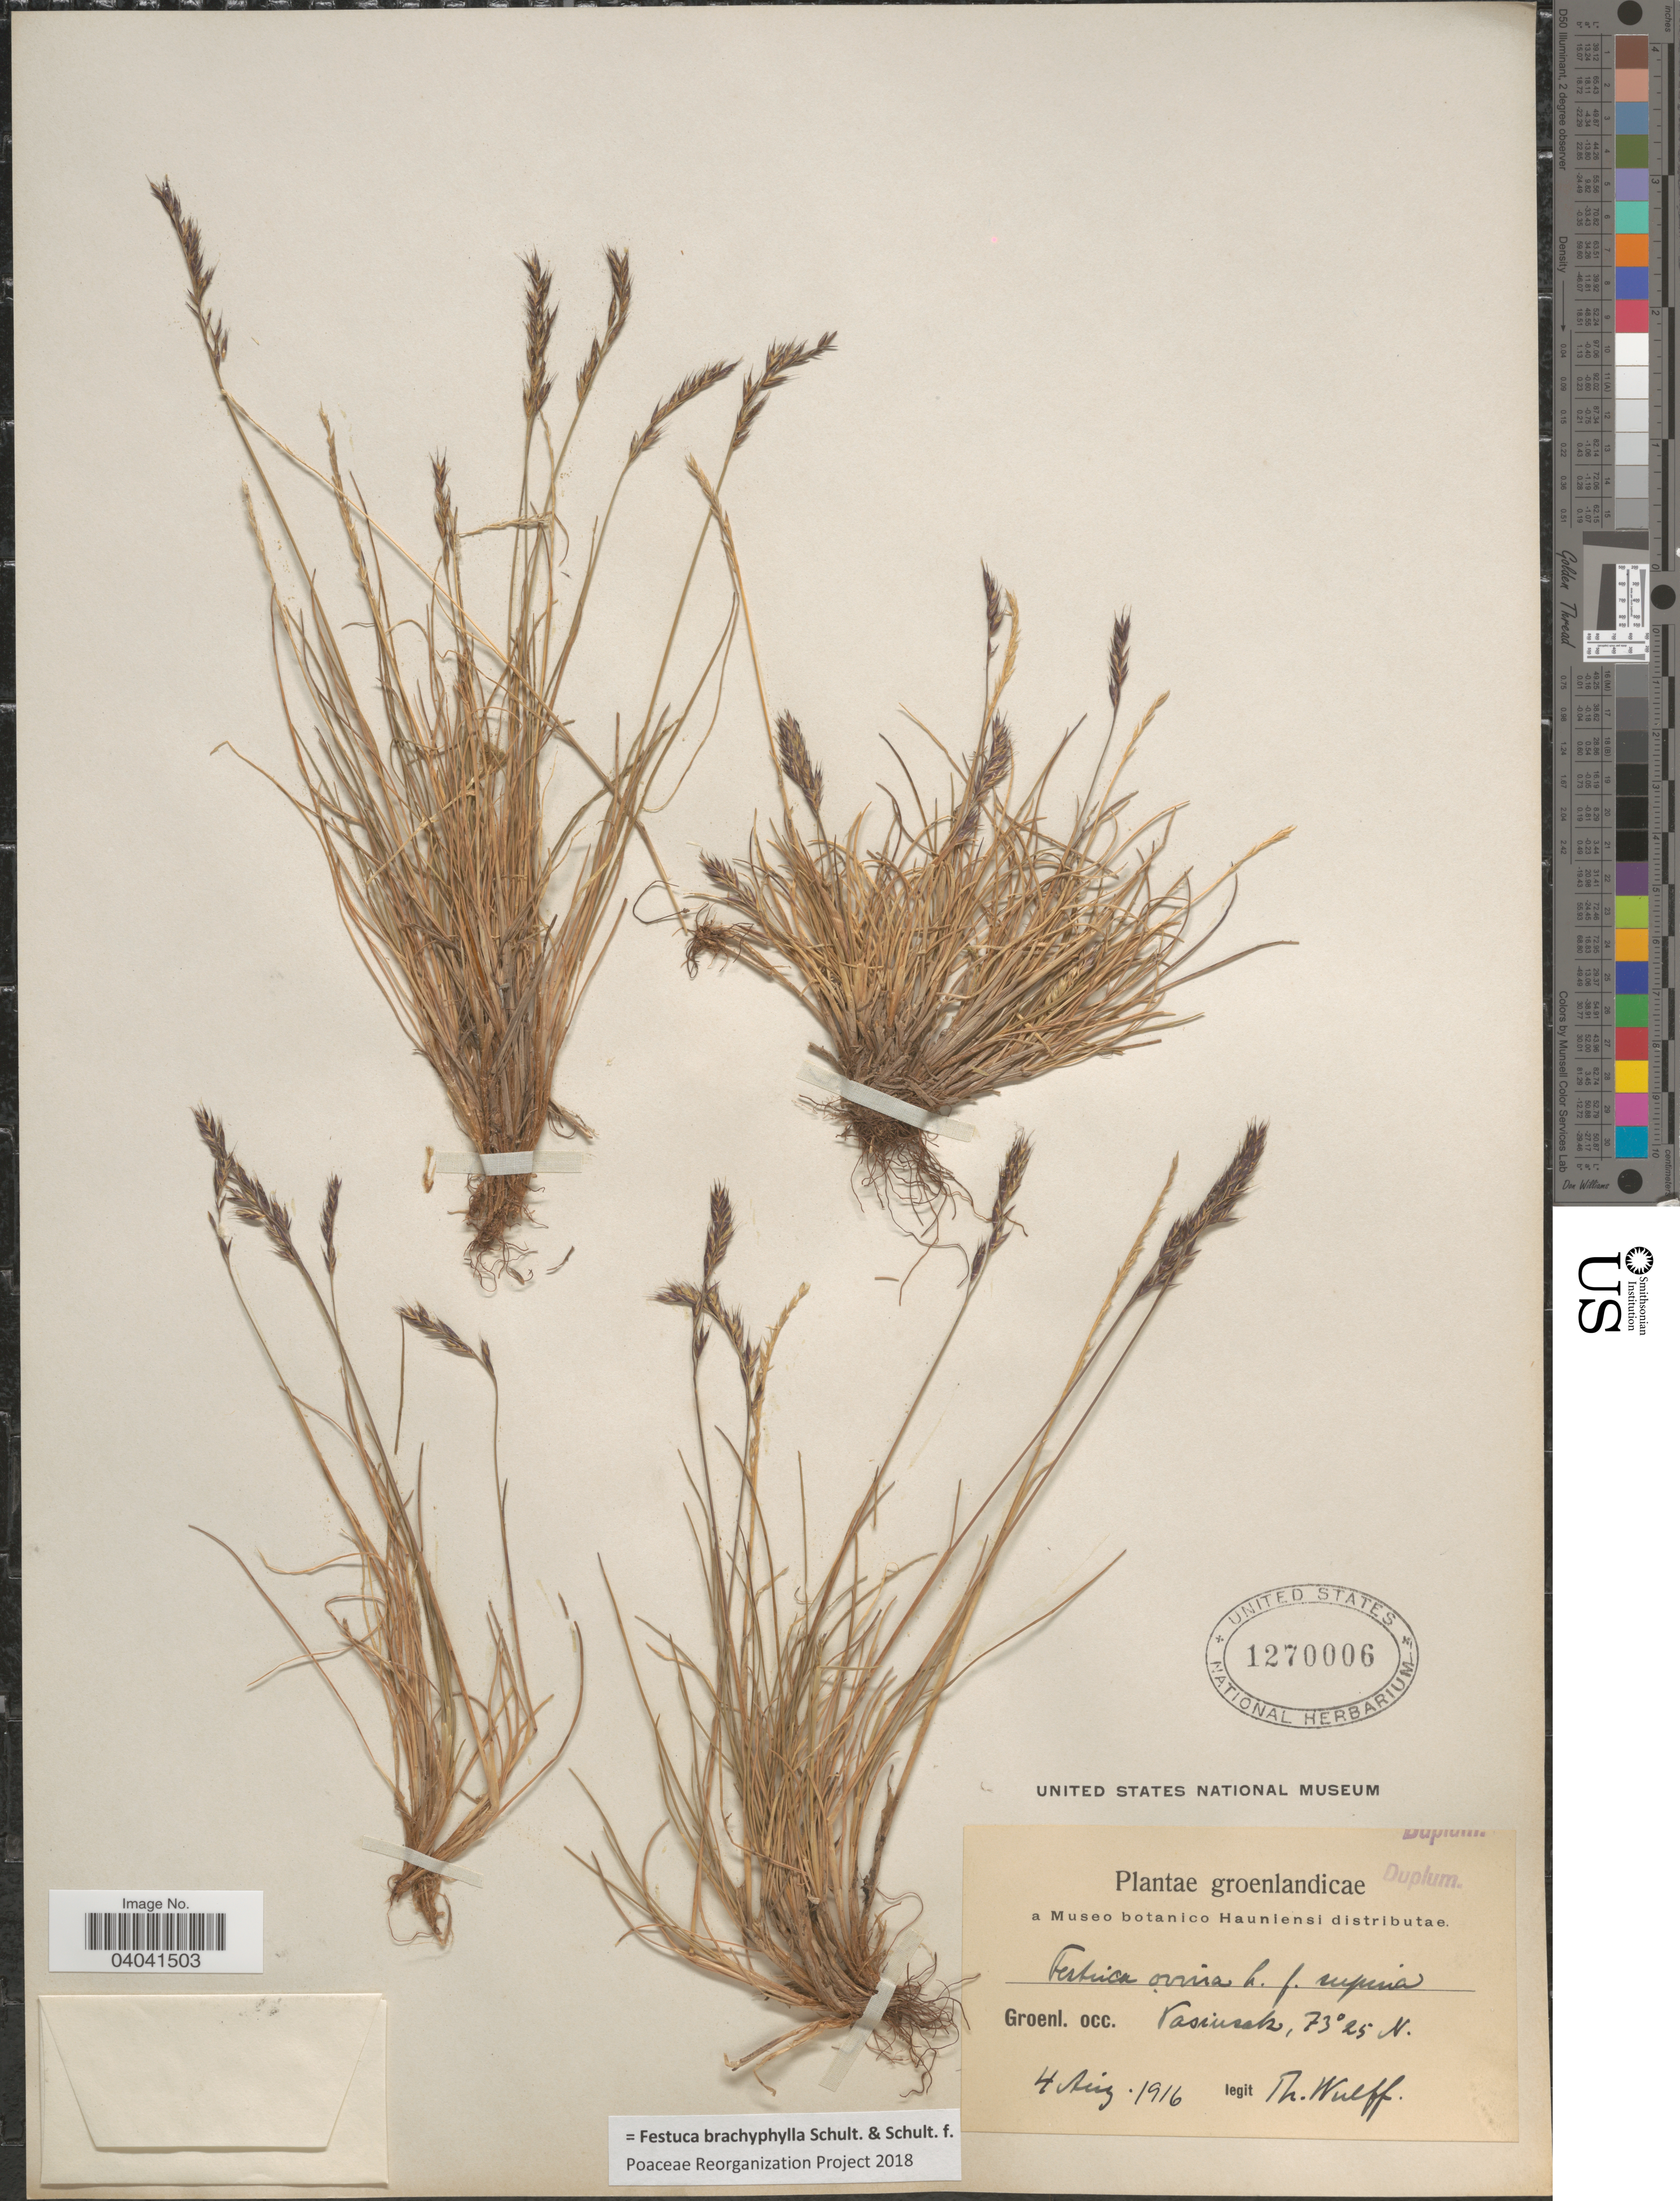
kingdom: Plantae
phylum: Tracheophyta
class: Liliopsida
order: Poales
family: Poaceae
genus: Festuca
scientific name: Festuca brachyphylla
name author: Schult. & Schult. f.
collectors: T. Wulff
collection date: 1916-08-04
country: Greenland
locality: Groenlandicae. Groenl. occ. Tasiusak.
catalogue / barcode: US 1270006